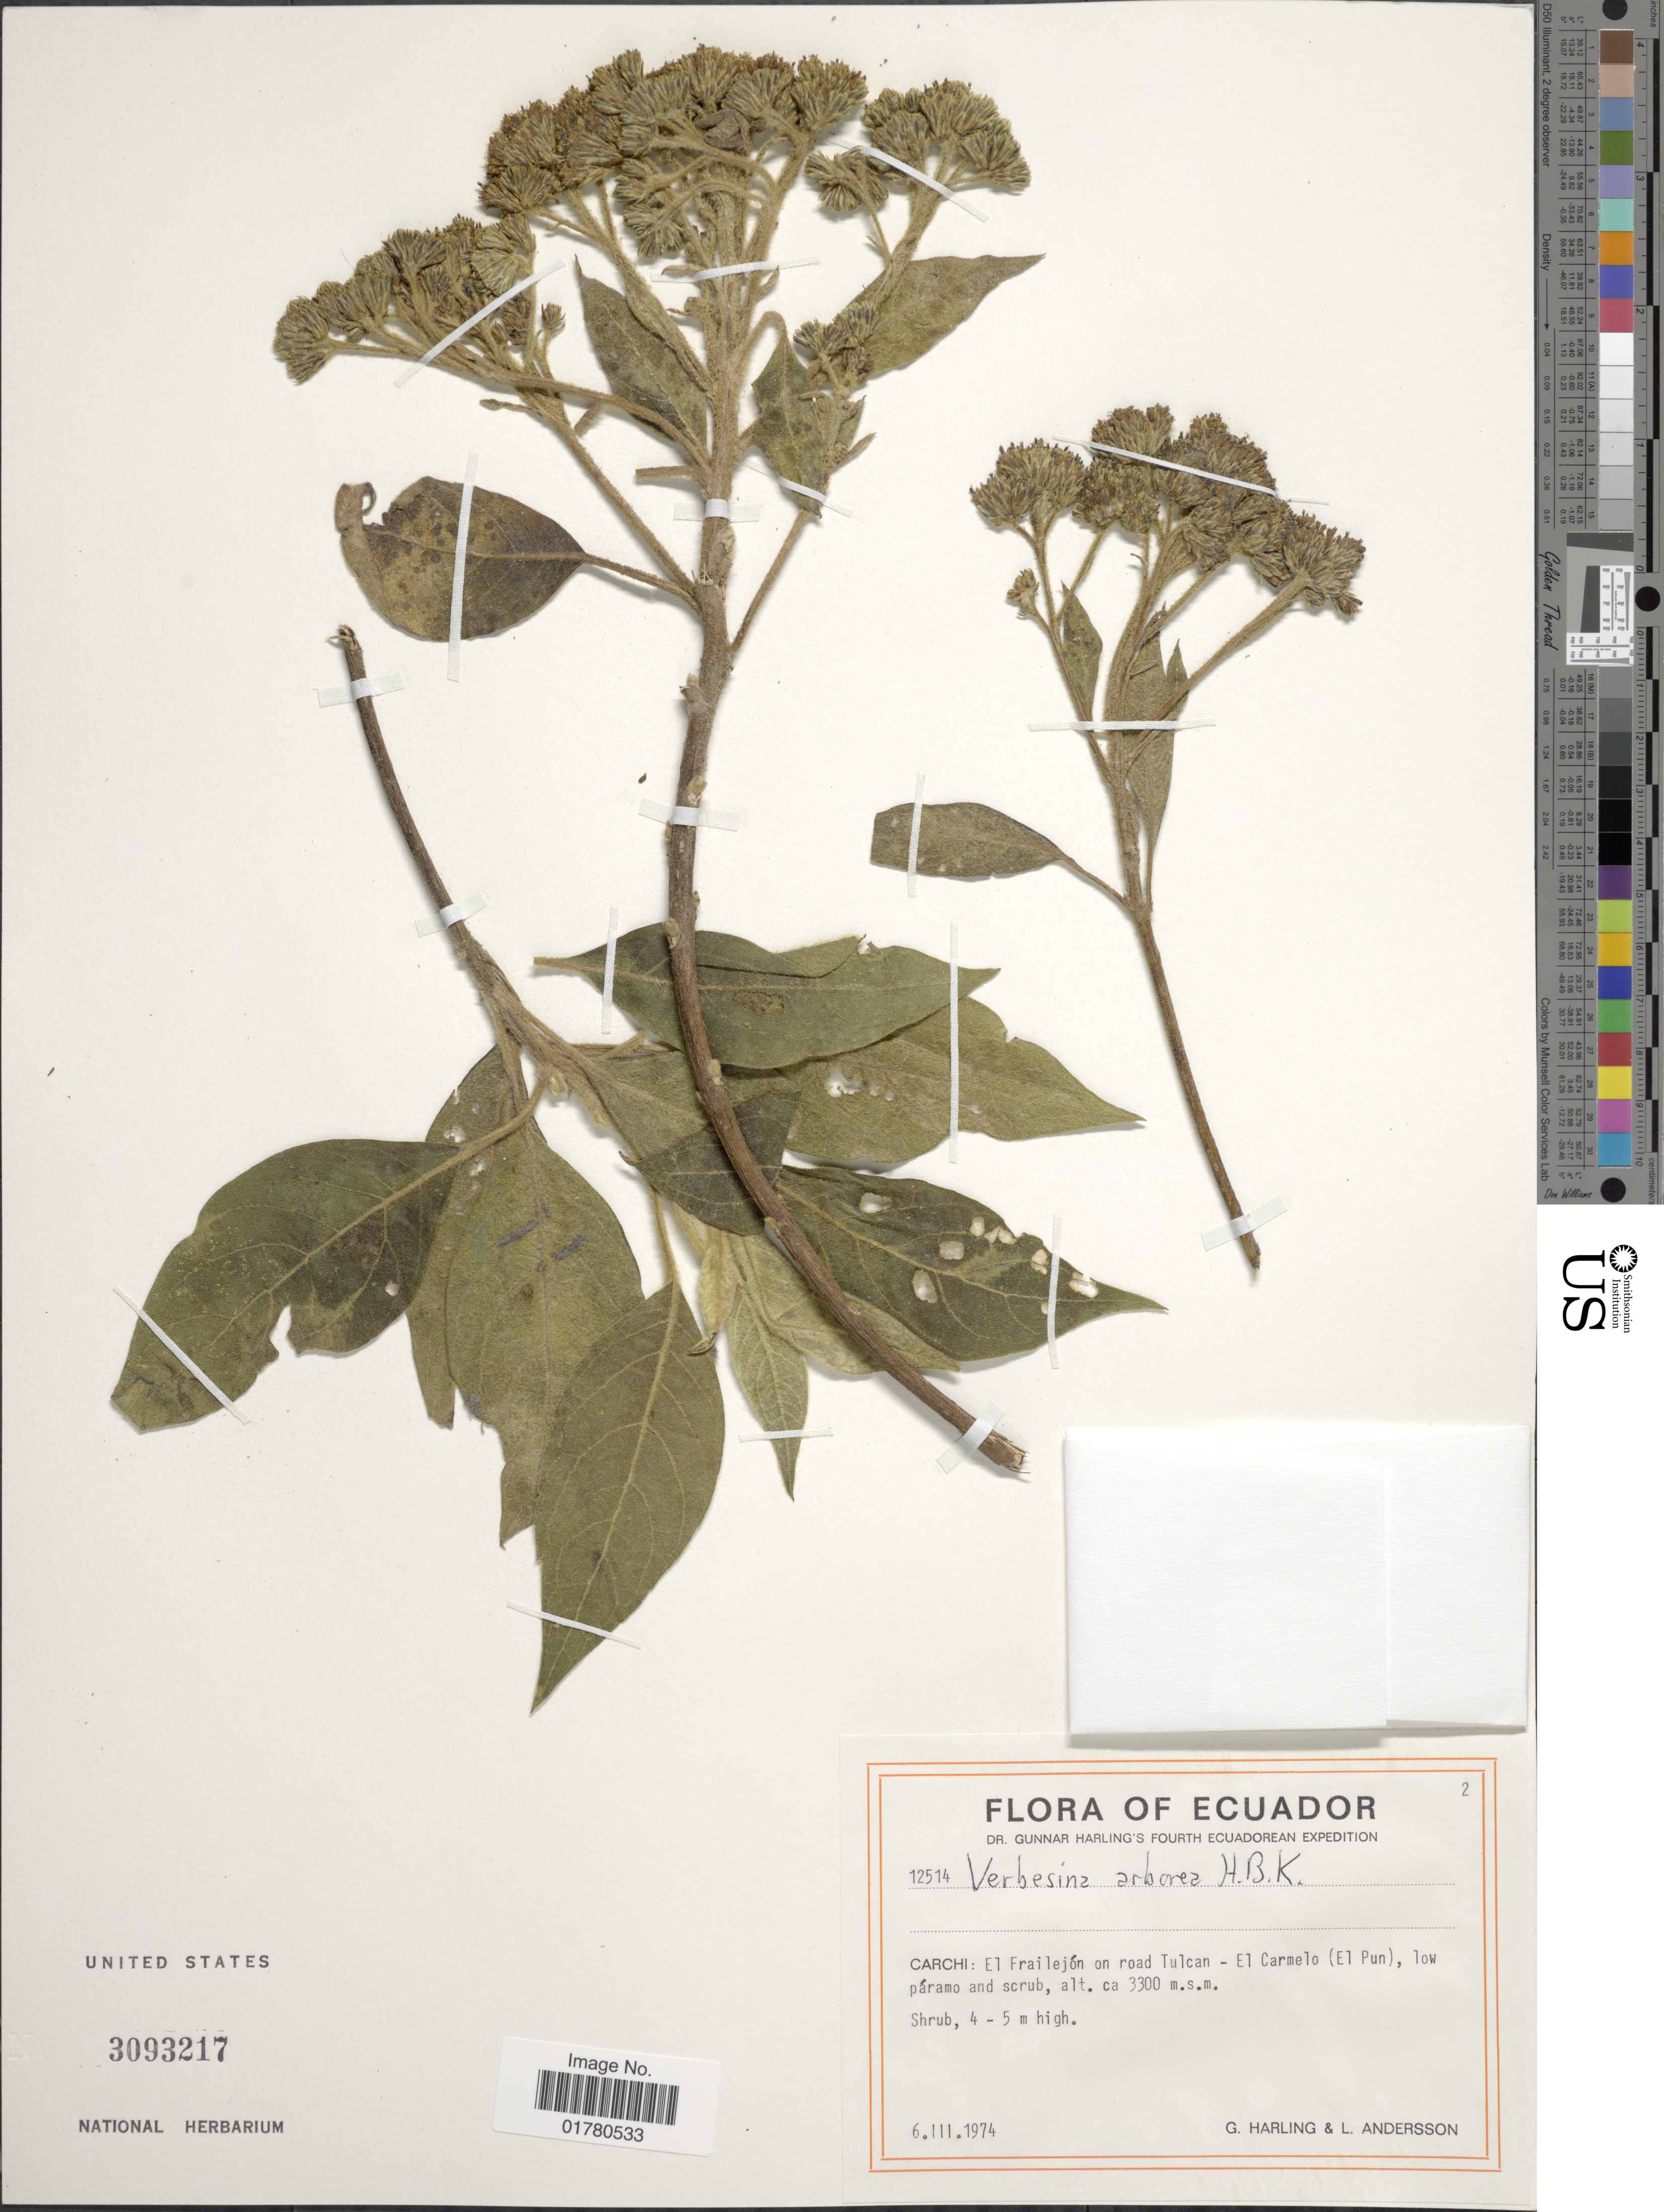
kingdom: Plantae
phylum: Tracheophyta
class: Magnoliopsida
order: Asterales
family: Asteraceae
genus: Verbesina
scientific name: Verbesina arborea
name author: Kunth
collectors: G. Harling & L. Andersson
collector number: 12514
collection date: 1974-03-06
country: Ecuador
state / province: Carchi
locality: El Frailejón on road Tulcan - El Carmelo (El Pun), low páramo and scrub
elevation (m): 3300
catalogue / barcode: US 3093217